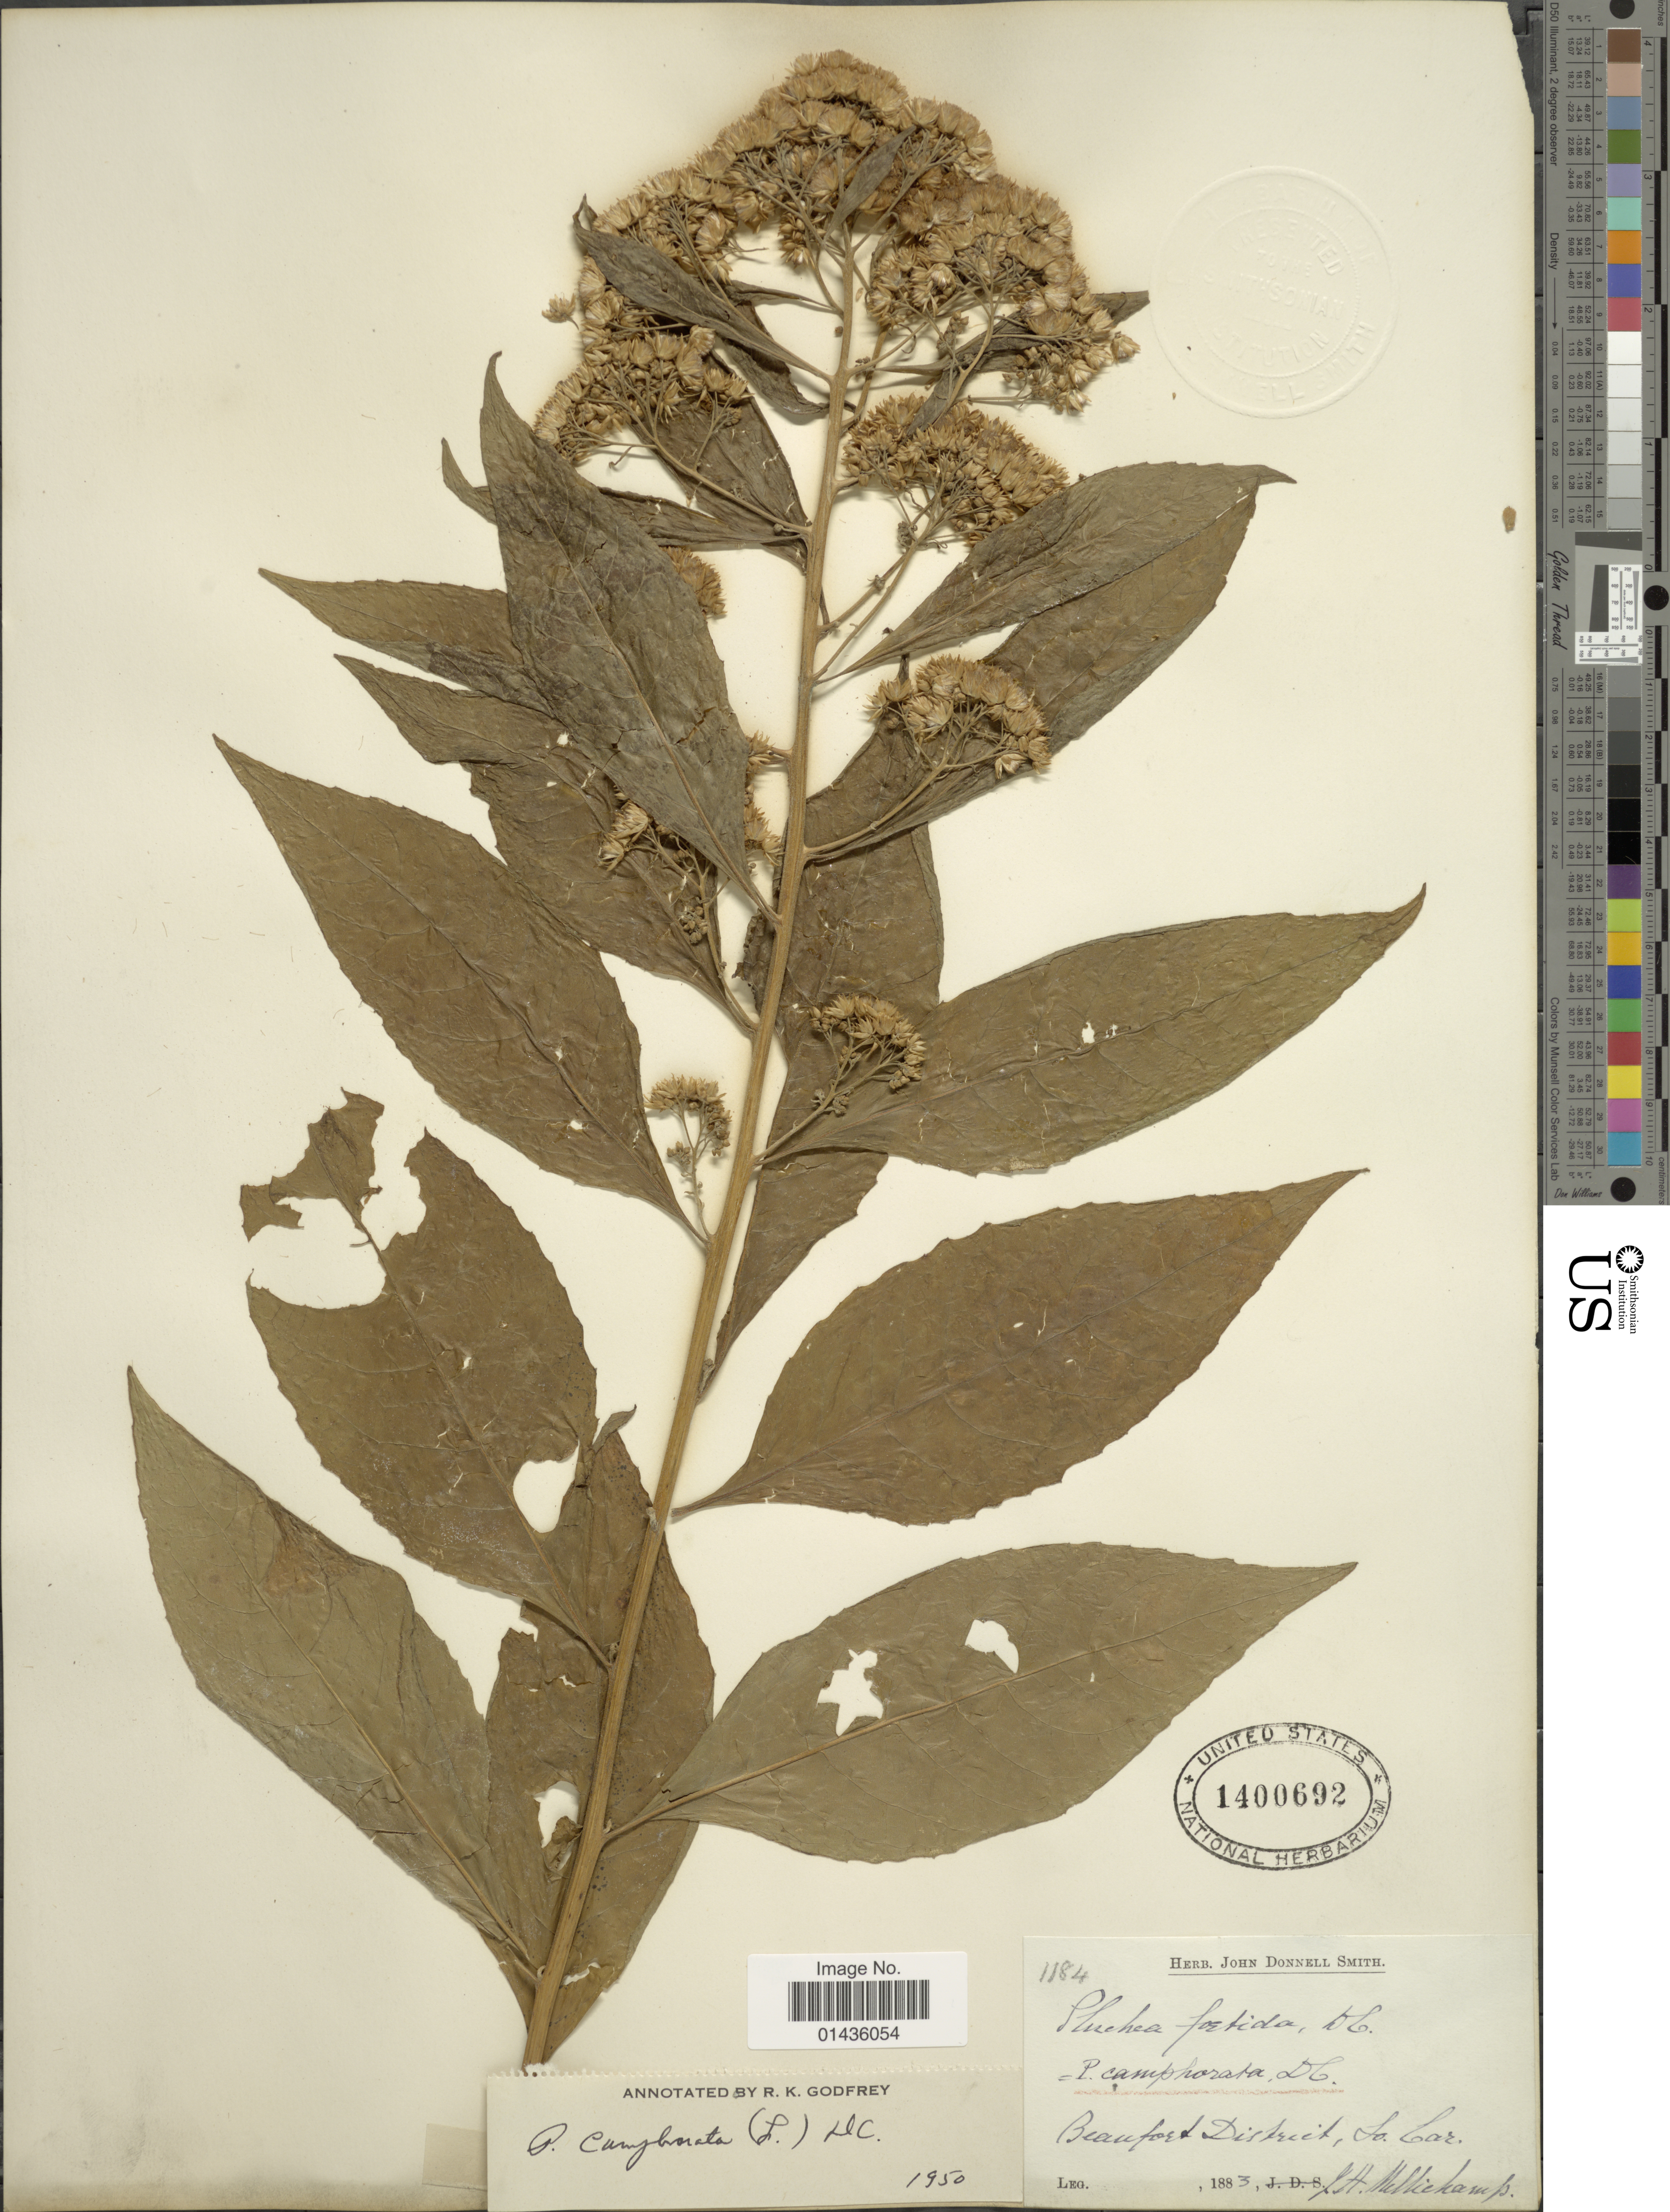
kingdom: Plantae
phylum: Tracheophyta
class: Magnoliopsida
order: Asterales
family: Asteraceae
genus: Pluchea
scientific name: Pluchea camphorata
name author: (L.) DC.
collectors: Q. Mellichamp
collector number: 1184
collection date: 1883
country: United States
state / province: South Carolina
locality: Beauford District, So. Car.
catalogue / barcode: US 1400692